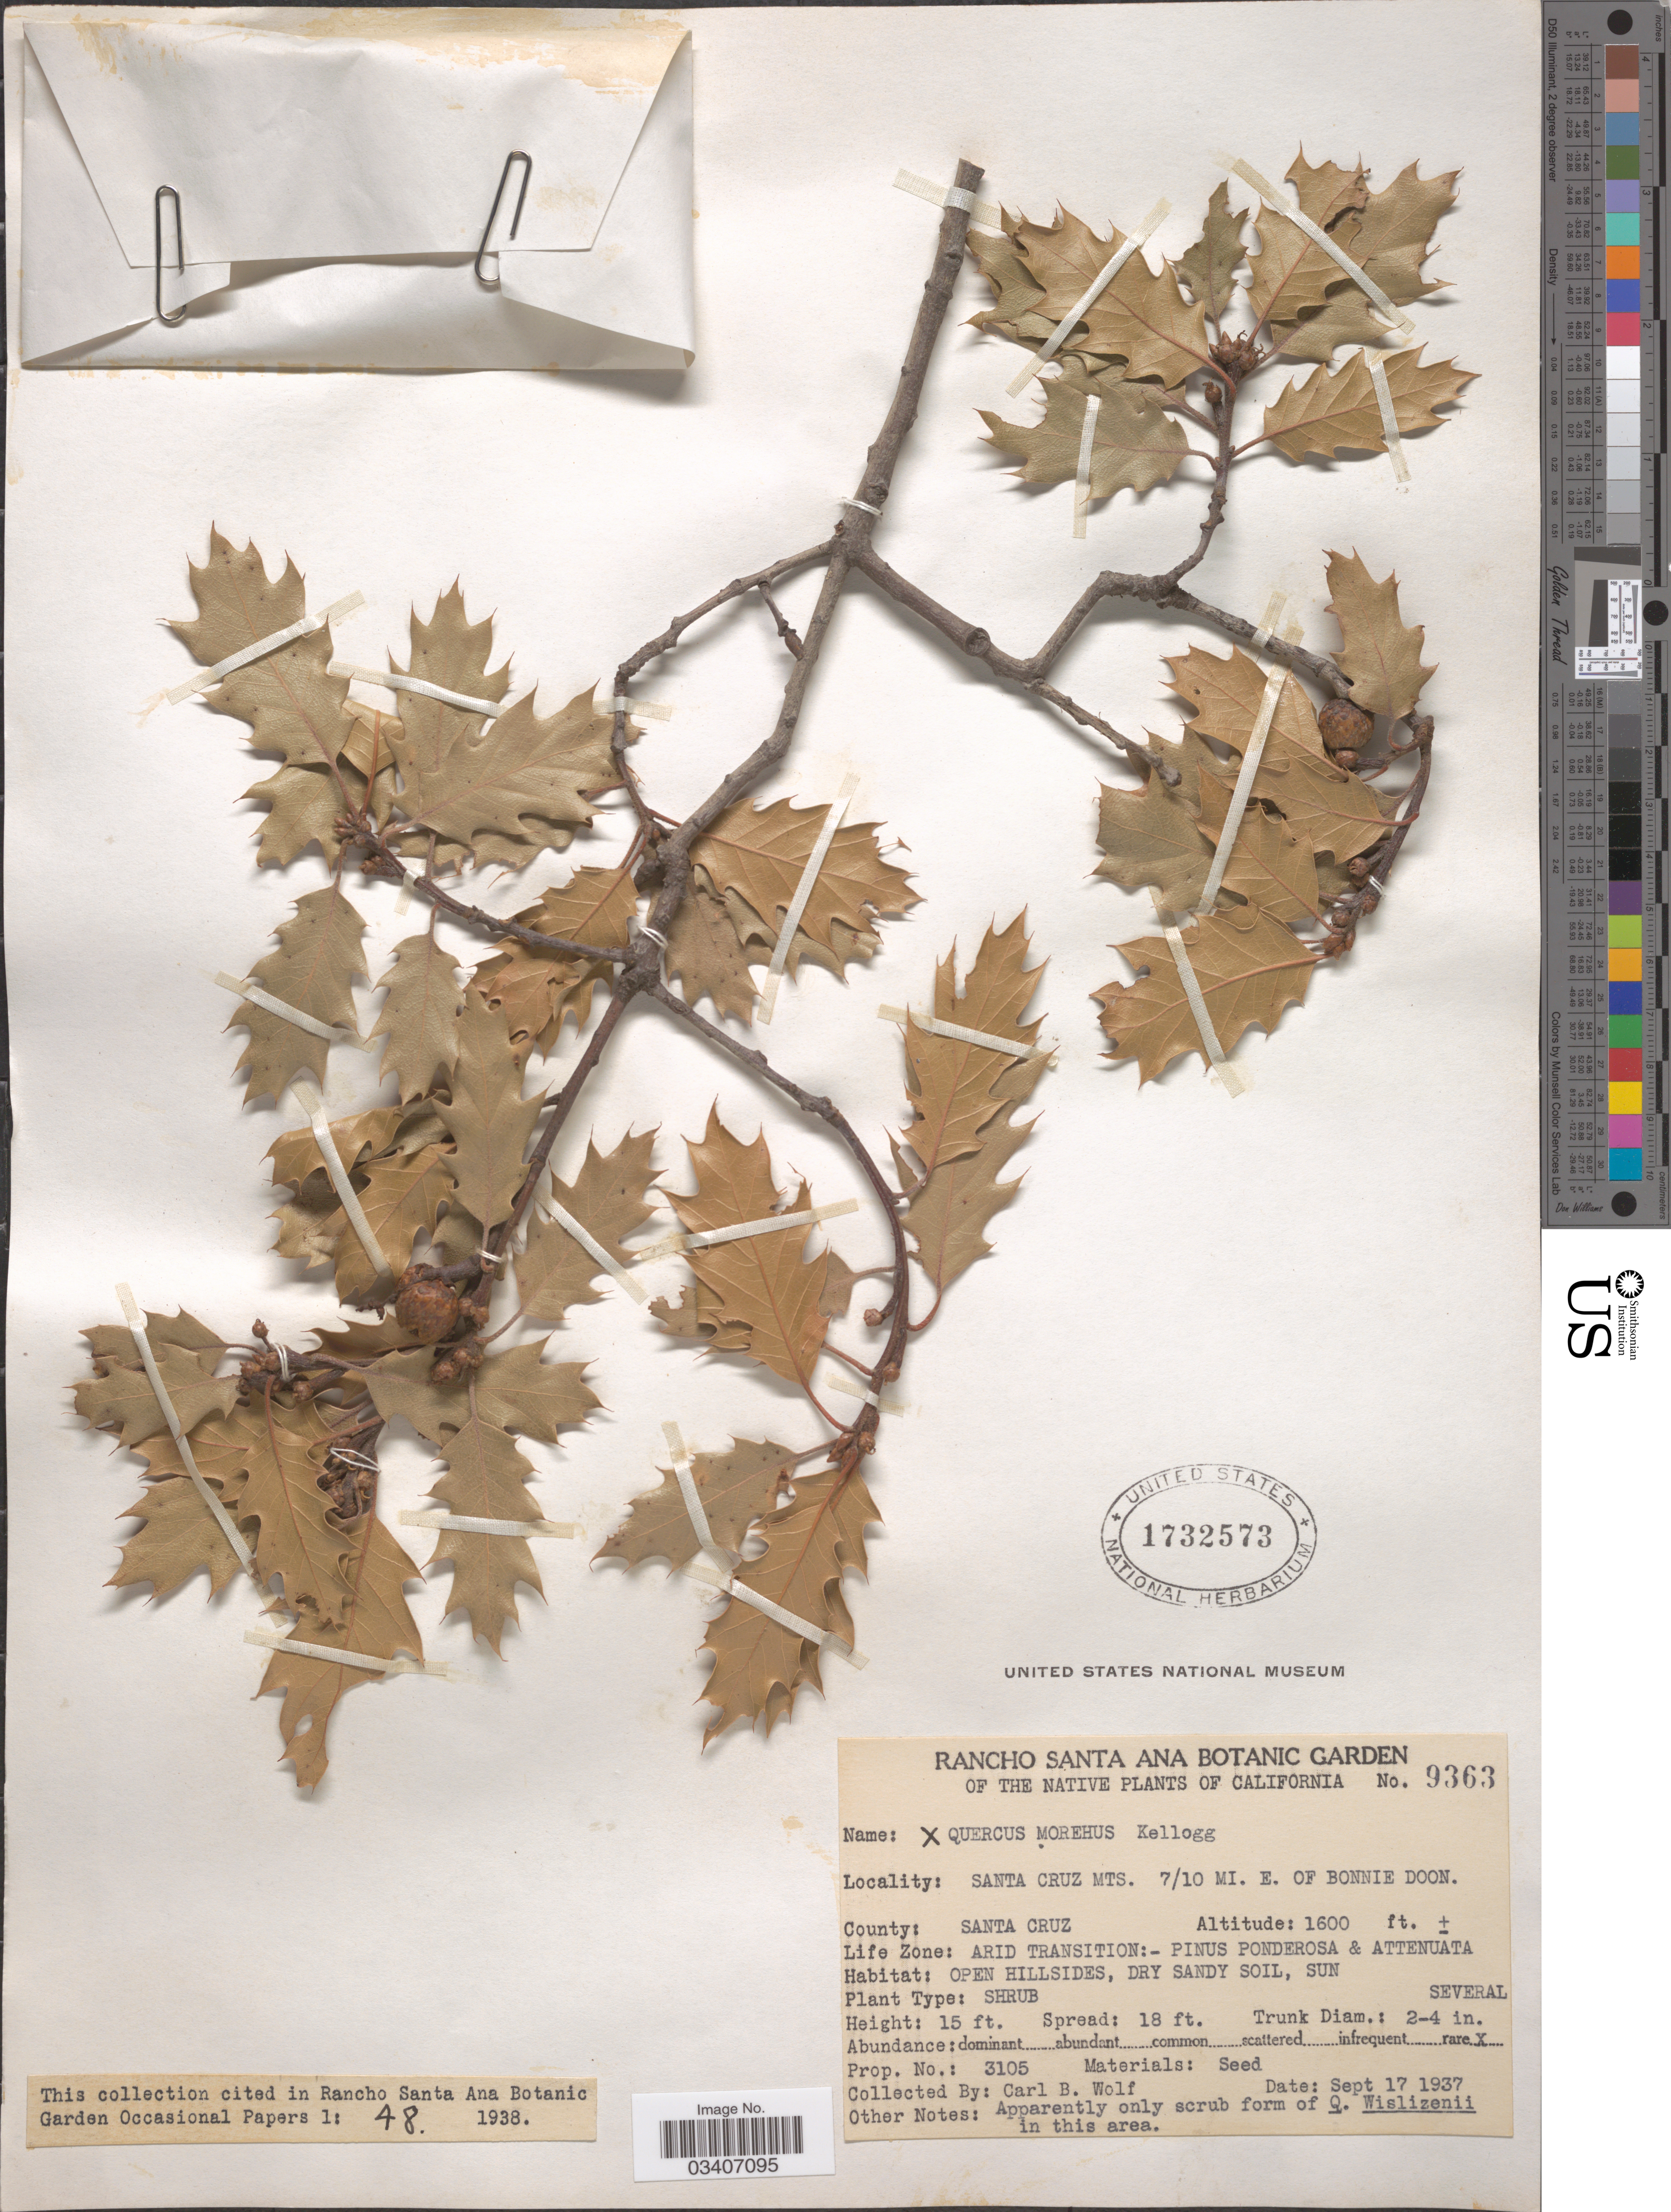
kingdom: Plantae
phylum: Tracheophyta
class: Magnoliopsida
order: Fagales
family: Fagaceae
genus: Quercus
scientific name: Quercus x moreha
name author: Kellogg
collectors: C. B. Wolf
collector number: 9363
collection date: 1937-09-17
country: United States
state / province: California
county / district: Santa Cruz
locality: Santa Cruz Mts. 7/10 mi. E. of Bonnie Doon. County: Santa Cruz. Life Zone: Arid Transition.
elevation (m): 488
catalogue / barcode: US 1732573